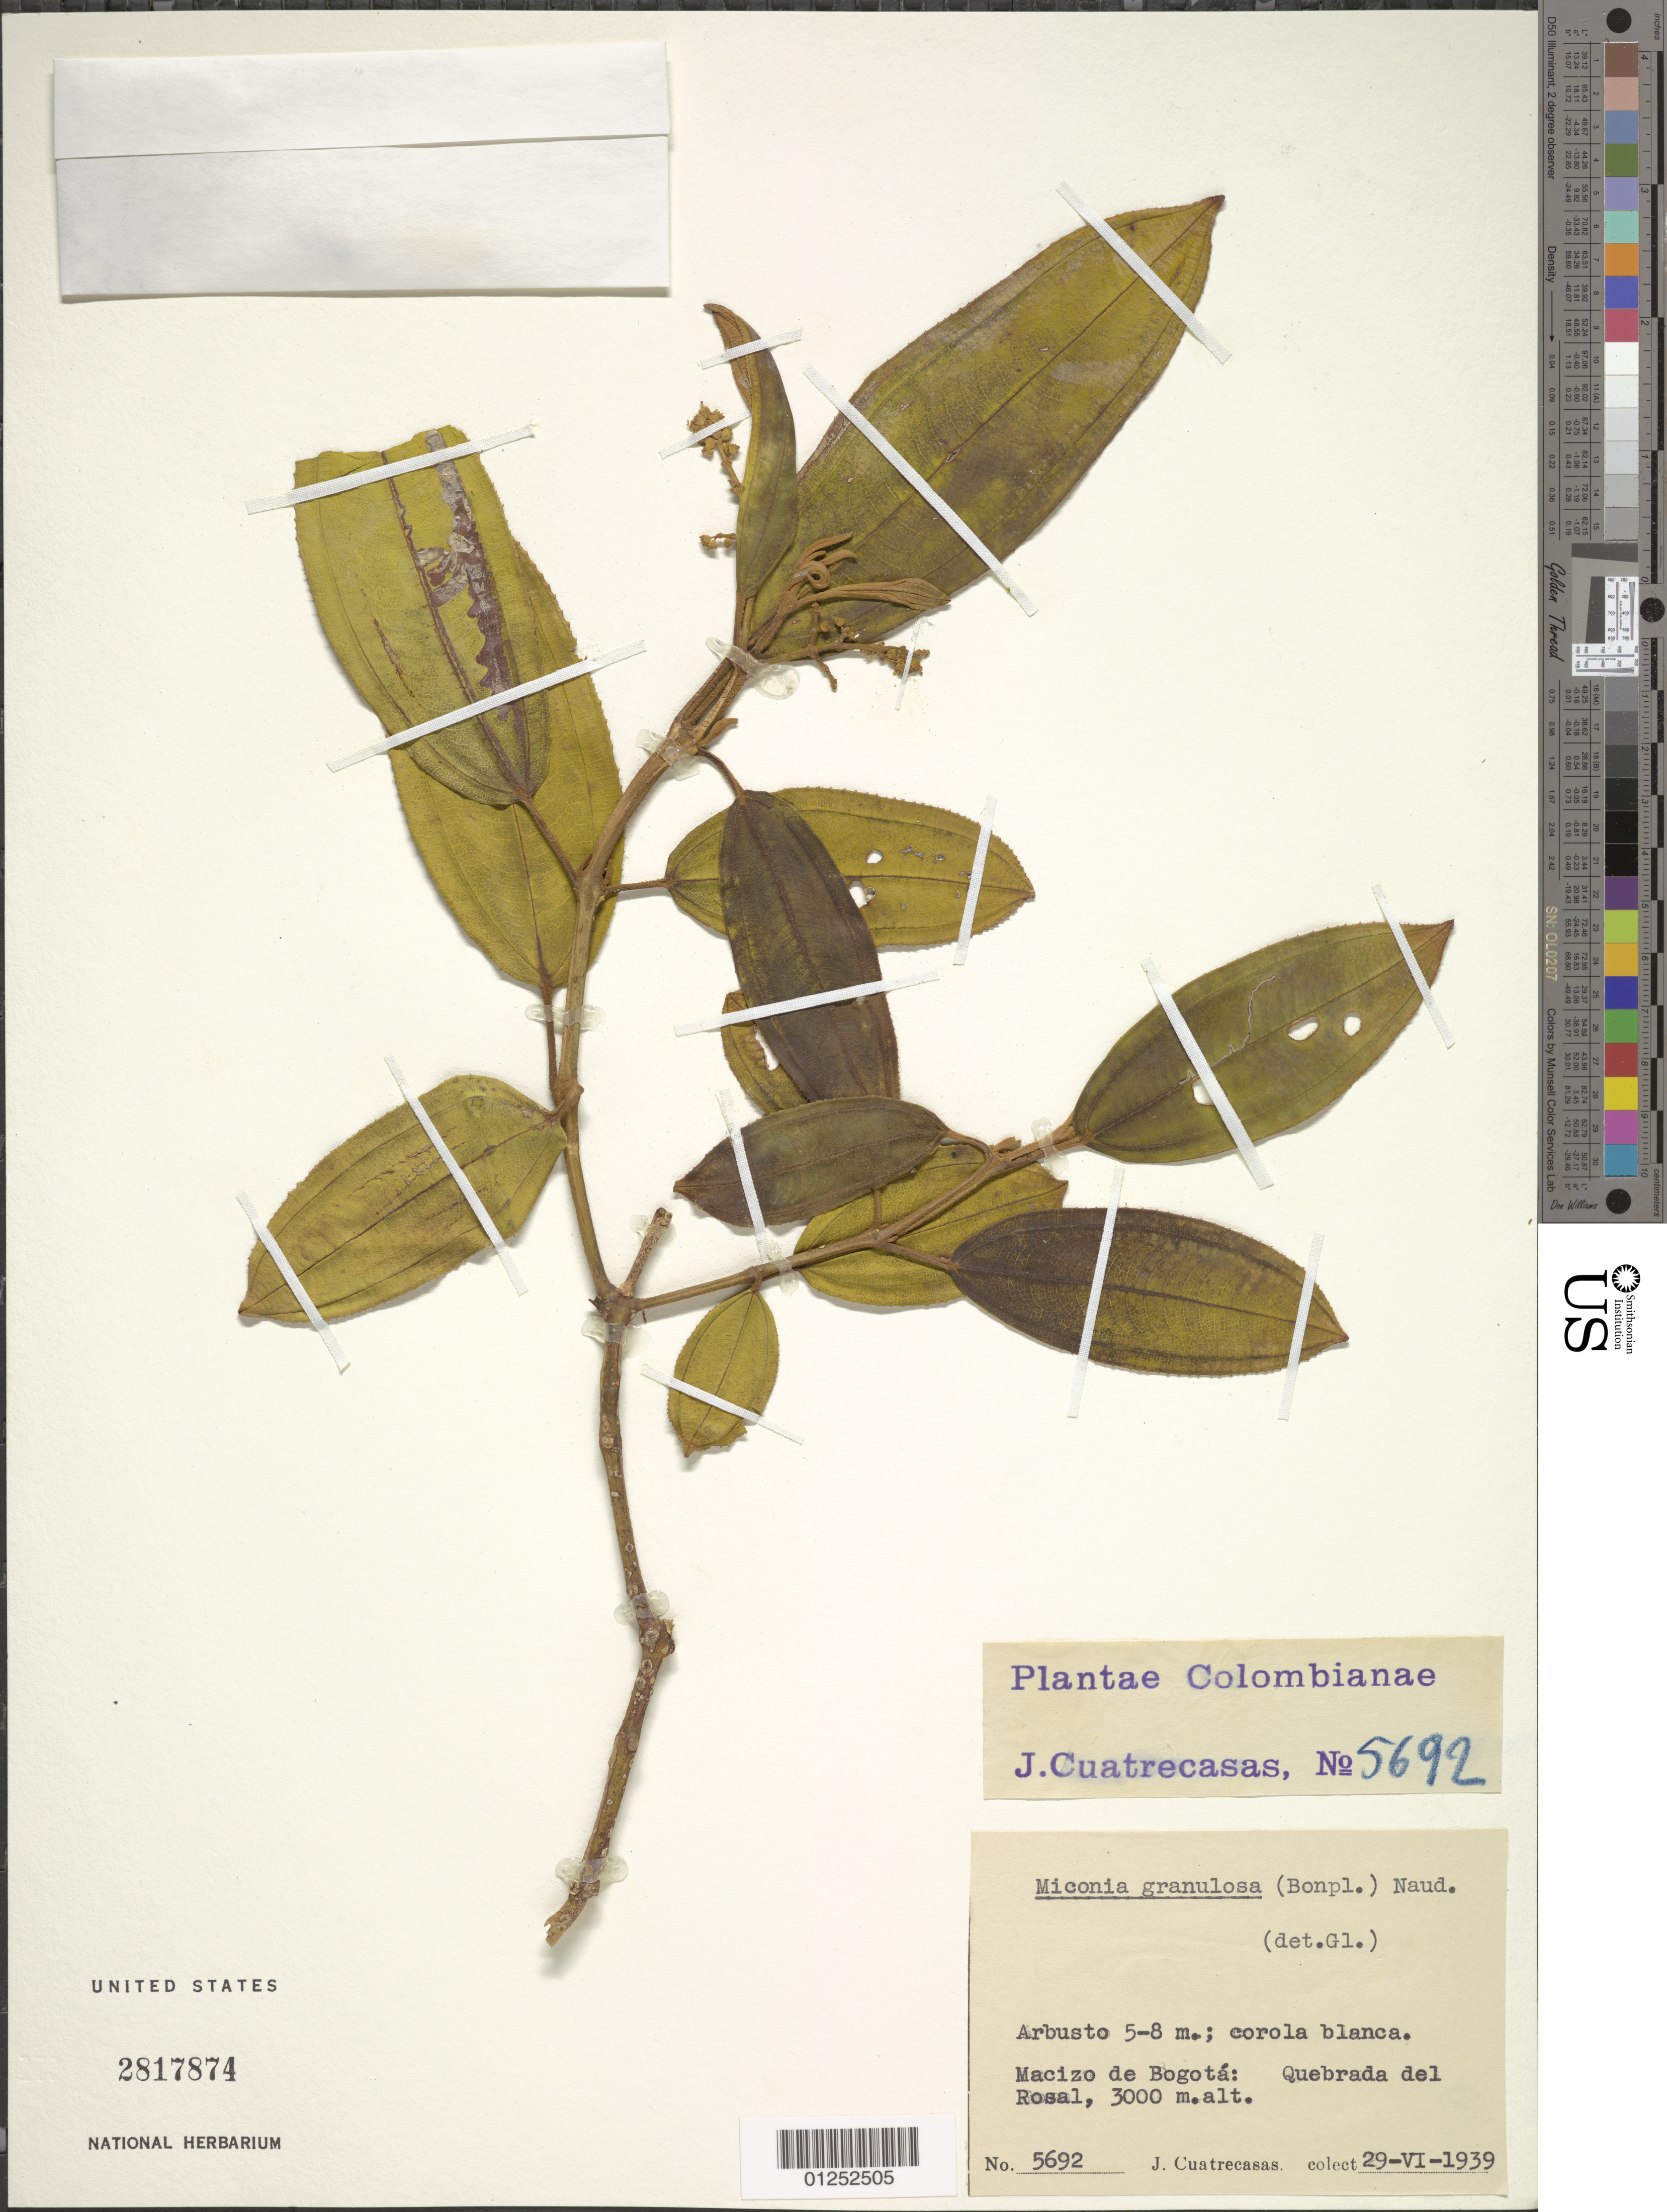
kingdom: Plantae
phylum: Tracheophyta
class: Magnoliopsida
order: Myrtales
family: Melastomataceae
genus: Miconia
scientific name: Miconia biappendiculata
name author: (Naudin) L. Uribe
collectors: J. Cuatrecasas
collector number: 5962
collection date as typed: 29 Jun 1939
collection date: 1939-06-29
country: Colombia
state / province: Cundinamarca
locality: Macizo de Bogata, Quebrada del Rosal.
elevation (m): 3000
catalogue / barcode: US 2817874